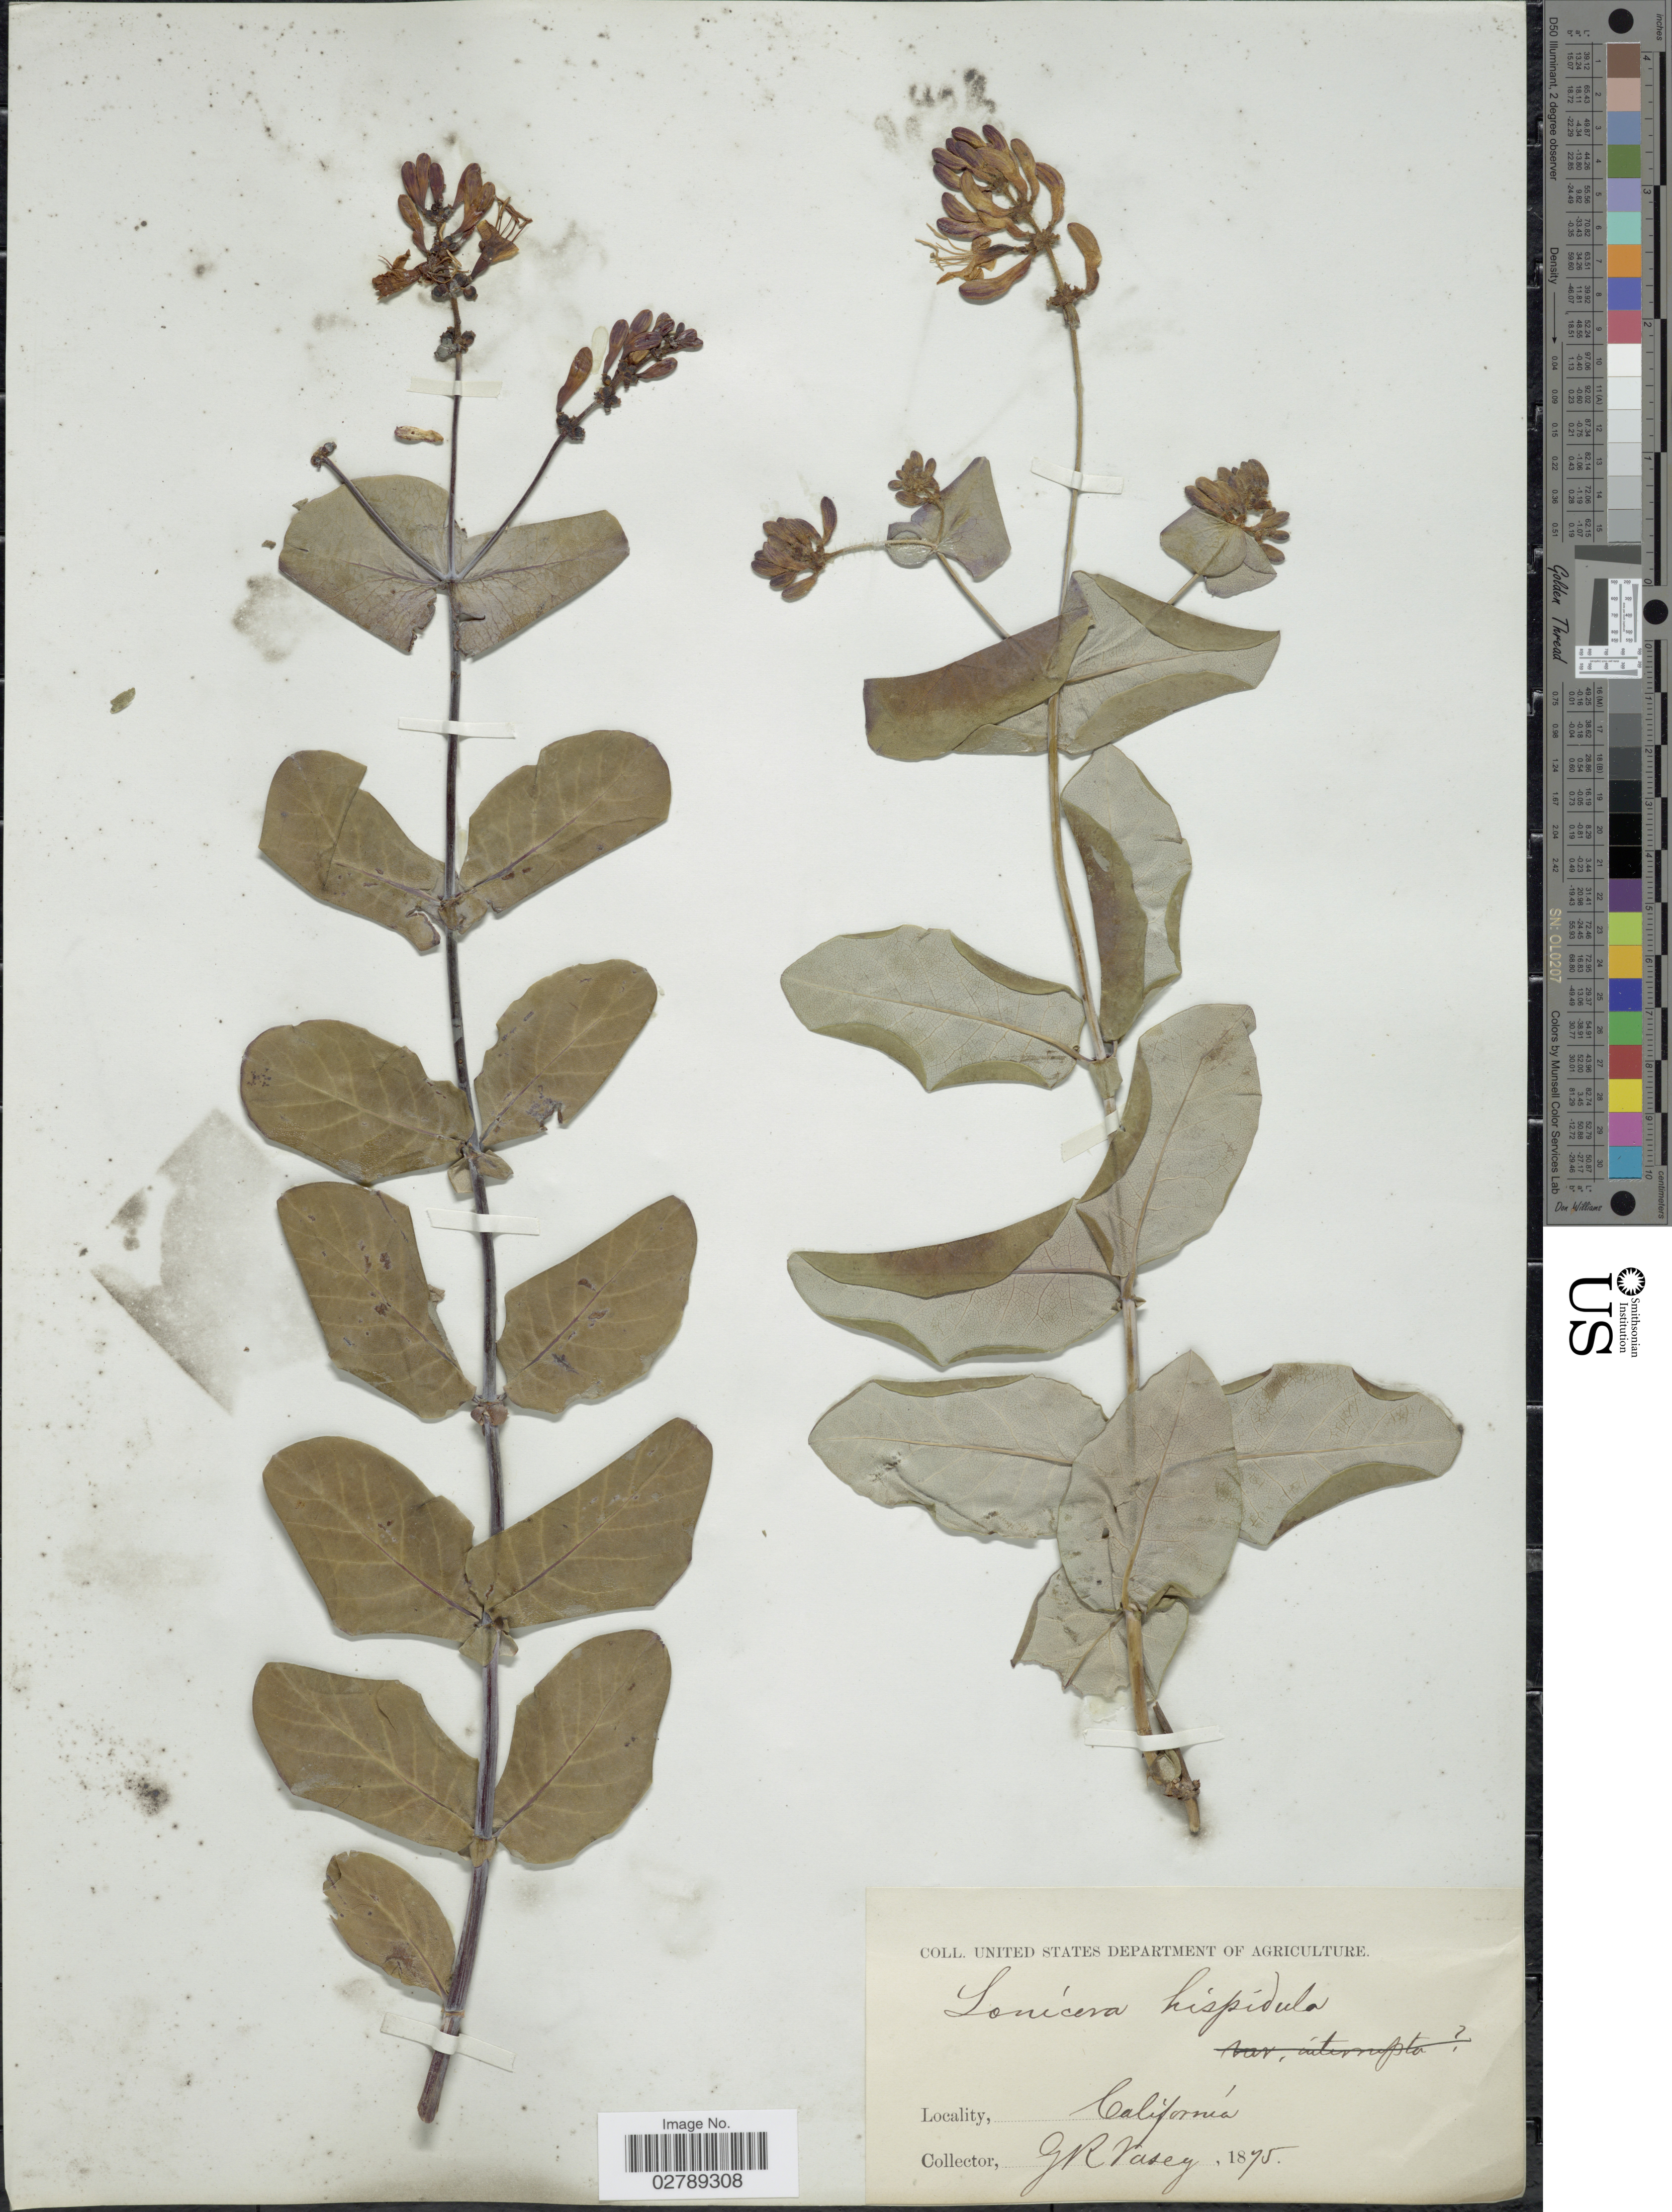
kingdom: Plantae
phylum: Tracheophyta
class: Magnoliopsida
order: Dipsacales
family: Caprifoliaceae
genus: Lonicera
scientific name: Lonicera hispidula var. californica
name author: Rehder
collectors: G. R. Vasey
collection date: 1875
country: United States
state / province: California